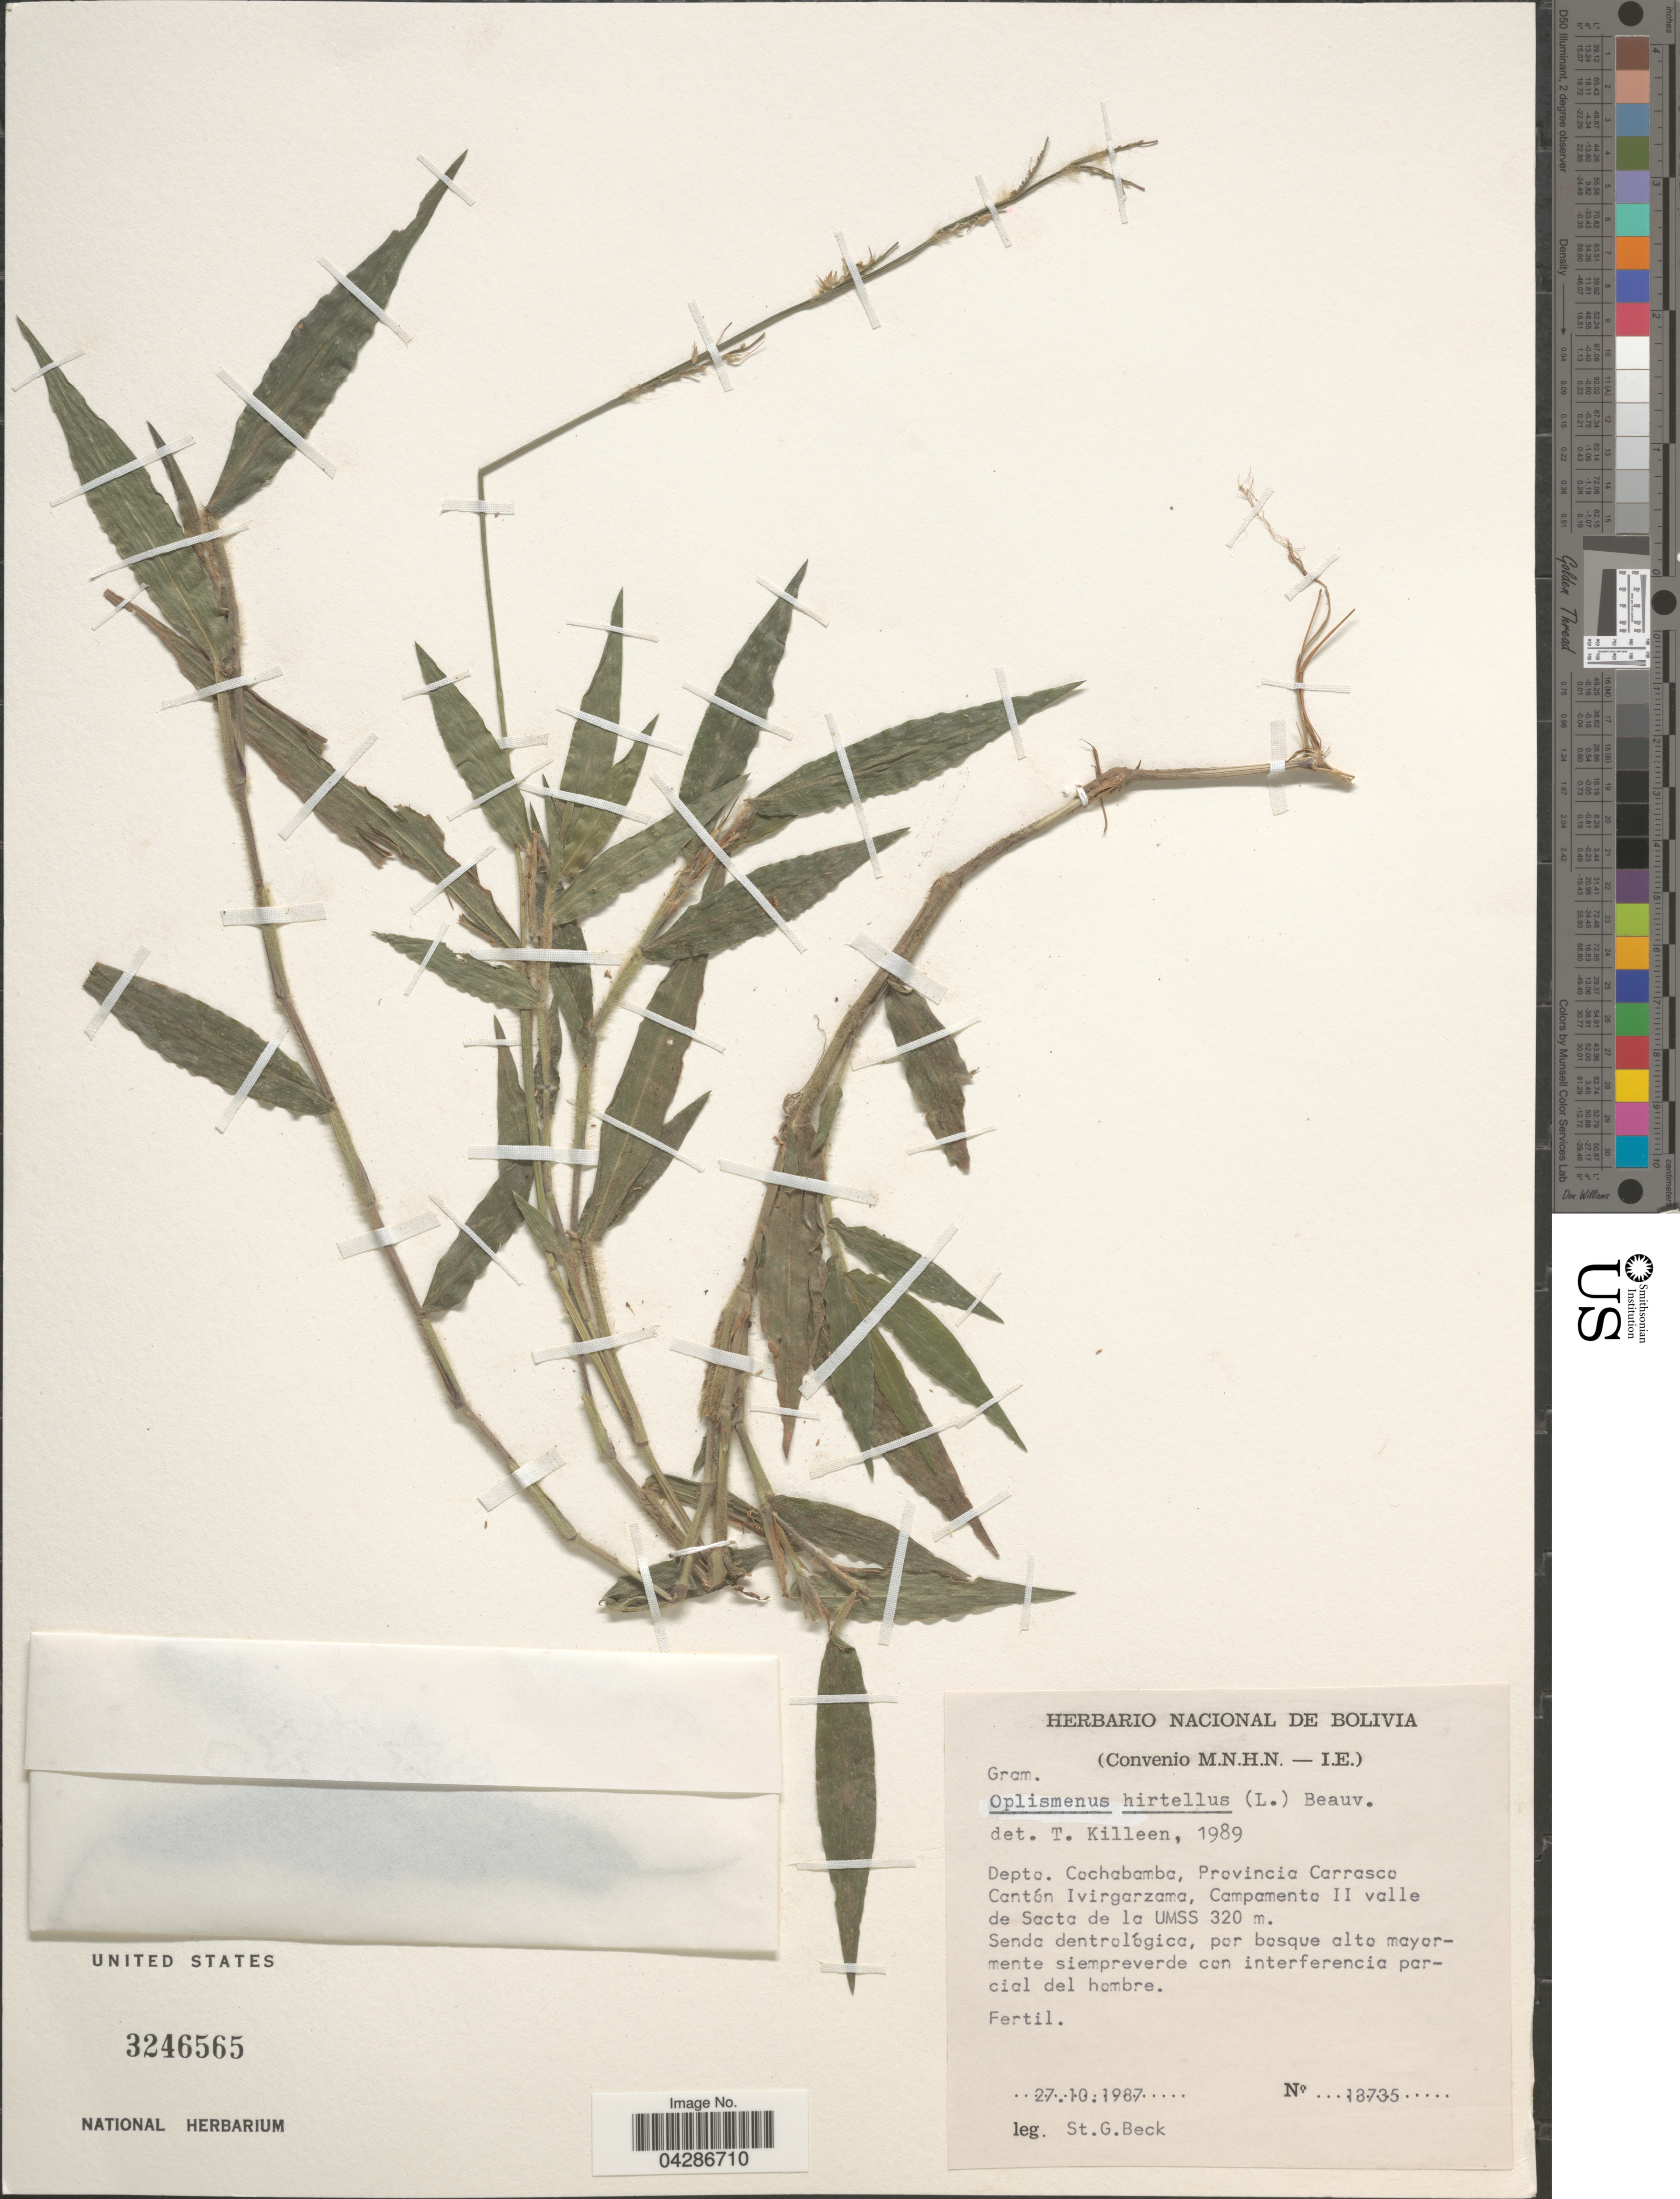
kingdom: Plantae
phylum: Tracheophyta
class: Liliopsida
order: Poales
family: Poaceae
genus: Oplismenus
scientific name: Oplismenus hirtellus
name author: (L.) P. Beauv.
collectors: S. G. Beck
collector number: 13735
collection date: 1987-10-27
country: Bolivia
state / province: Cochabamba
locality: Depto. Cochabamba, Provincia Carrasco. Cantón Ivirgarzama, Campamento II valle de Sacta de la UMSS.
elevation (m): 320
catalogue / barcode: US 3246565